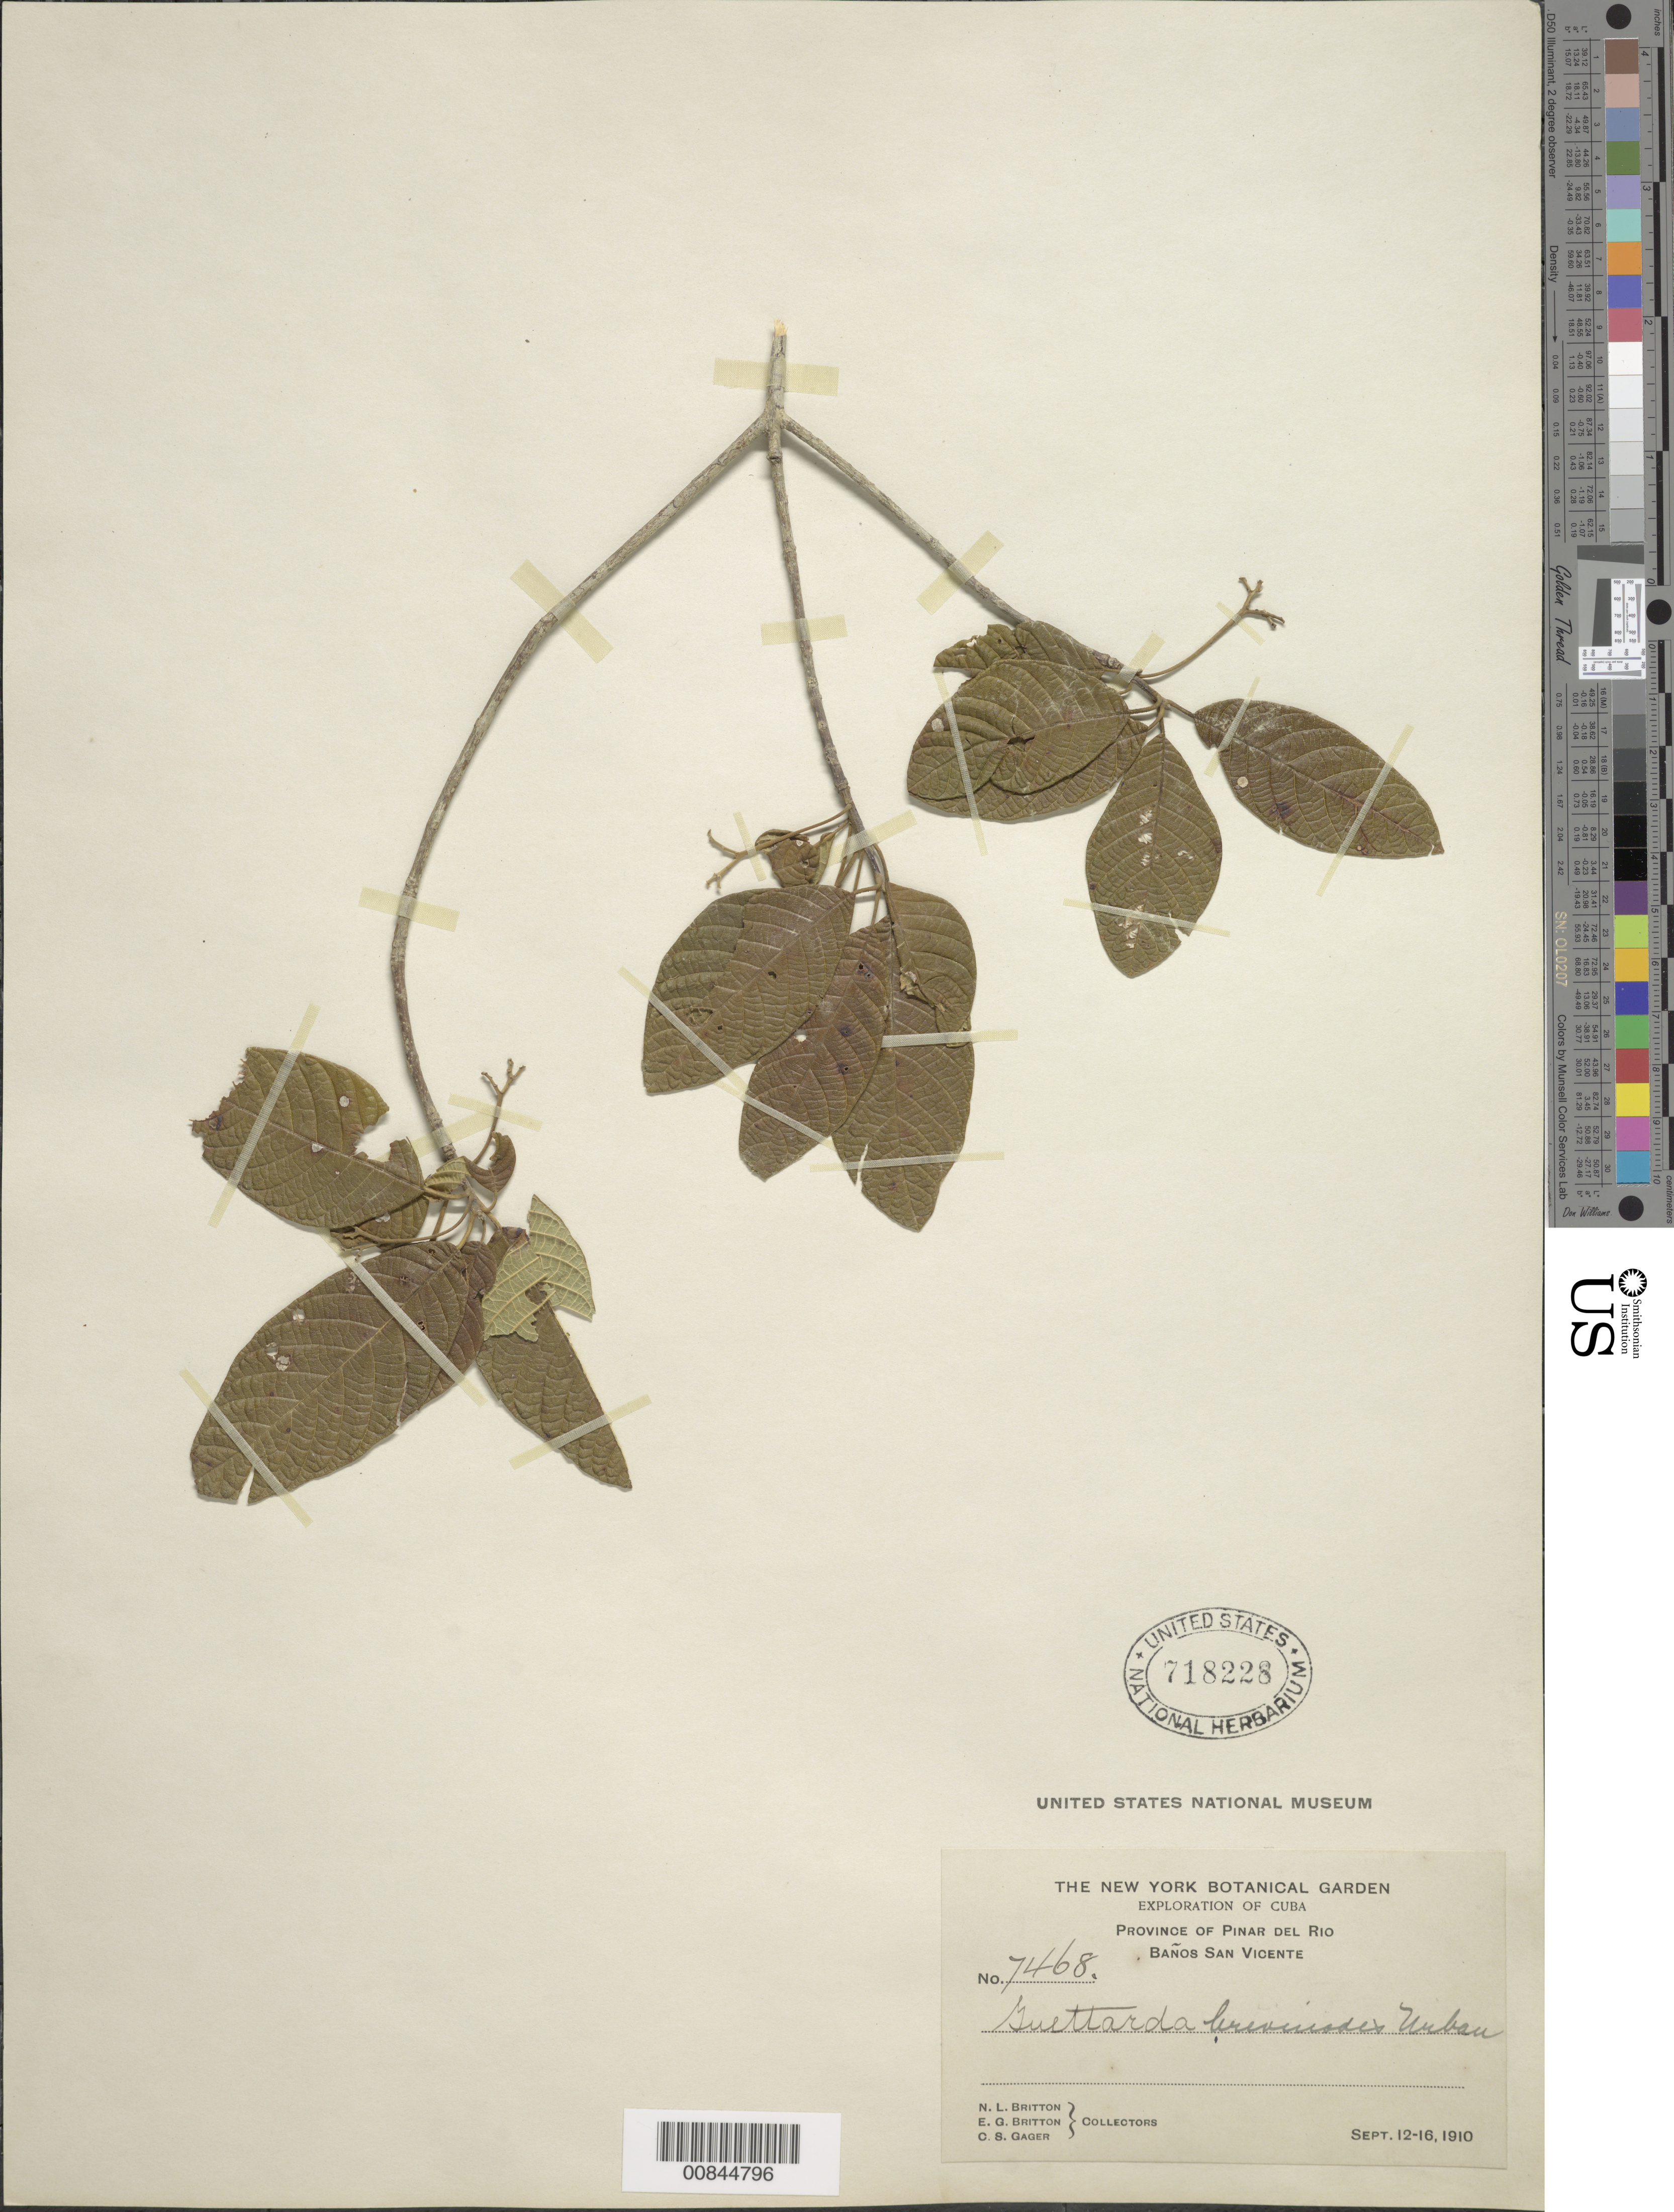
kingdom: Plantae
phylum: Tracheophyta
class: Magnoliopsida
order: Gentianales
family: Rubiaceae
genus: Guettarda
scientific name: Guettarda brevinodis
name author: Urb.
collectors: N. Britton, E. G. Britton & C. Gager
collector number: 7468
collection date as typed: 12 Sep 1910 to 16 Sep 1910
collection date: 1910-09-12/1910-09-16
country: Cuba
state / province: Pinar del Río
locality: Baños San Vicente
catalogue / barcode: US 718228